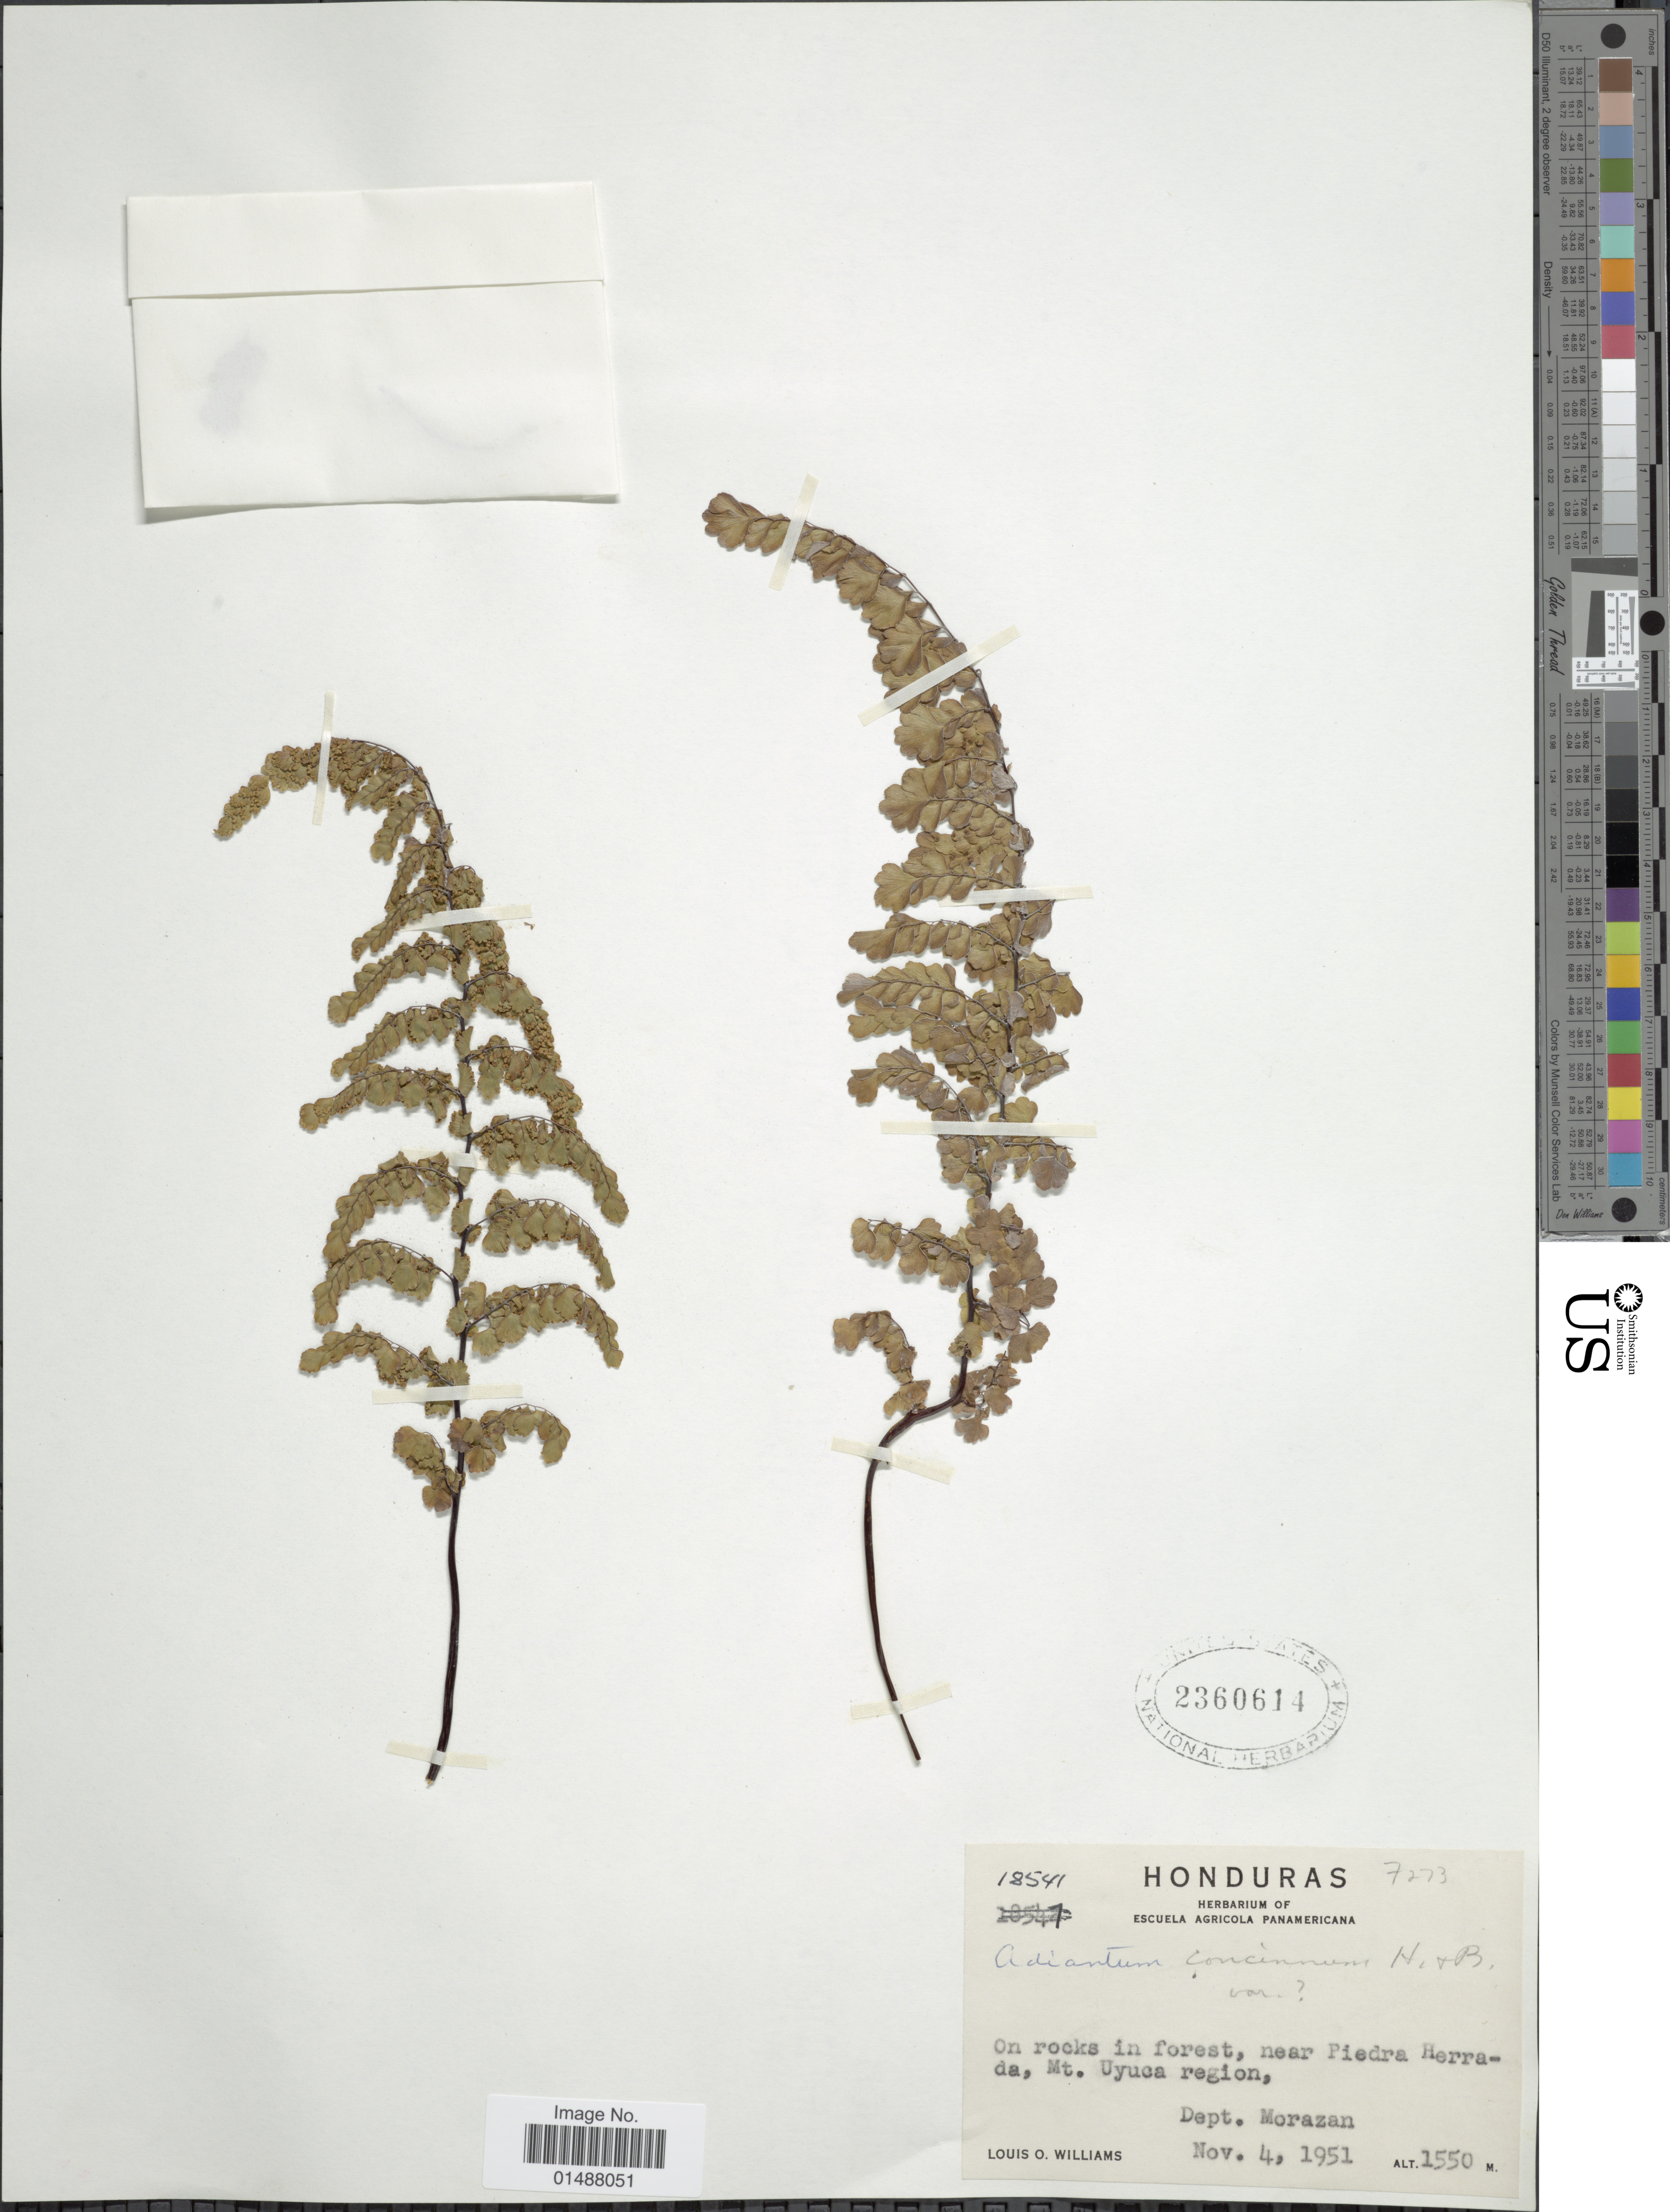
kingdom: Plantae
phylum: Tracheophyta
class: Polypodiopsida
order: Polypodiales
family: Pteridaceae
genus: Adiantum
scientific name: Adiantum concinnum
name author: Humb. & Bonpl. ex Willd.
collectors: L. O. Williams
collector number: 18541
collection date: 1951-11-04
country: El Salvador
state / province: Morazan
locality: On rocks in forest, near Piedra Herrada, Mt. Uyuca region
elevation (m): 1550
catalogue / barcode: US 2360614